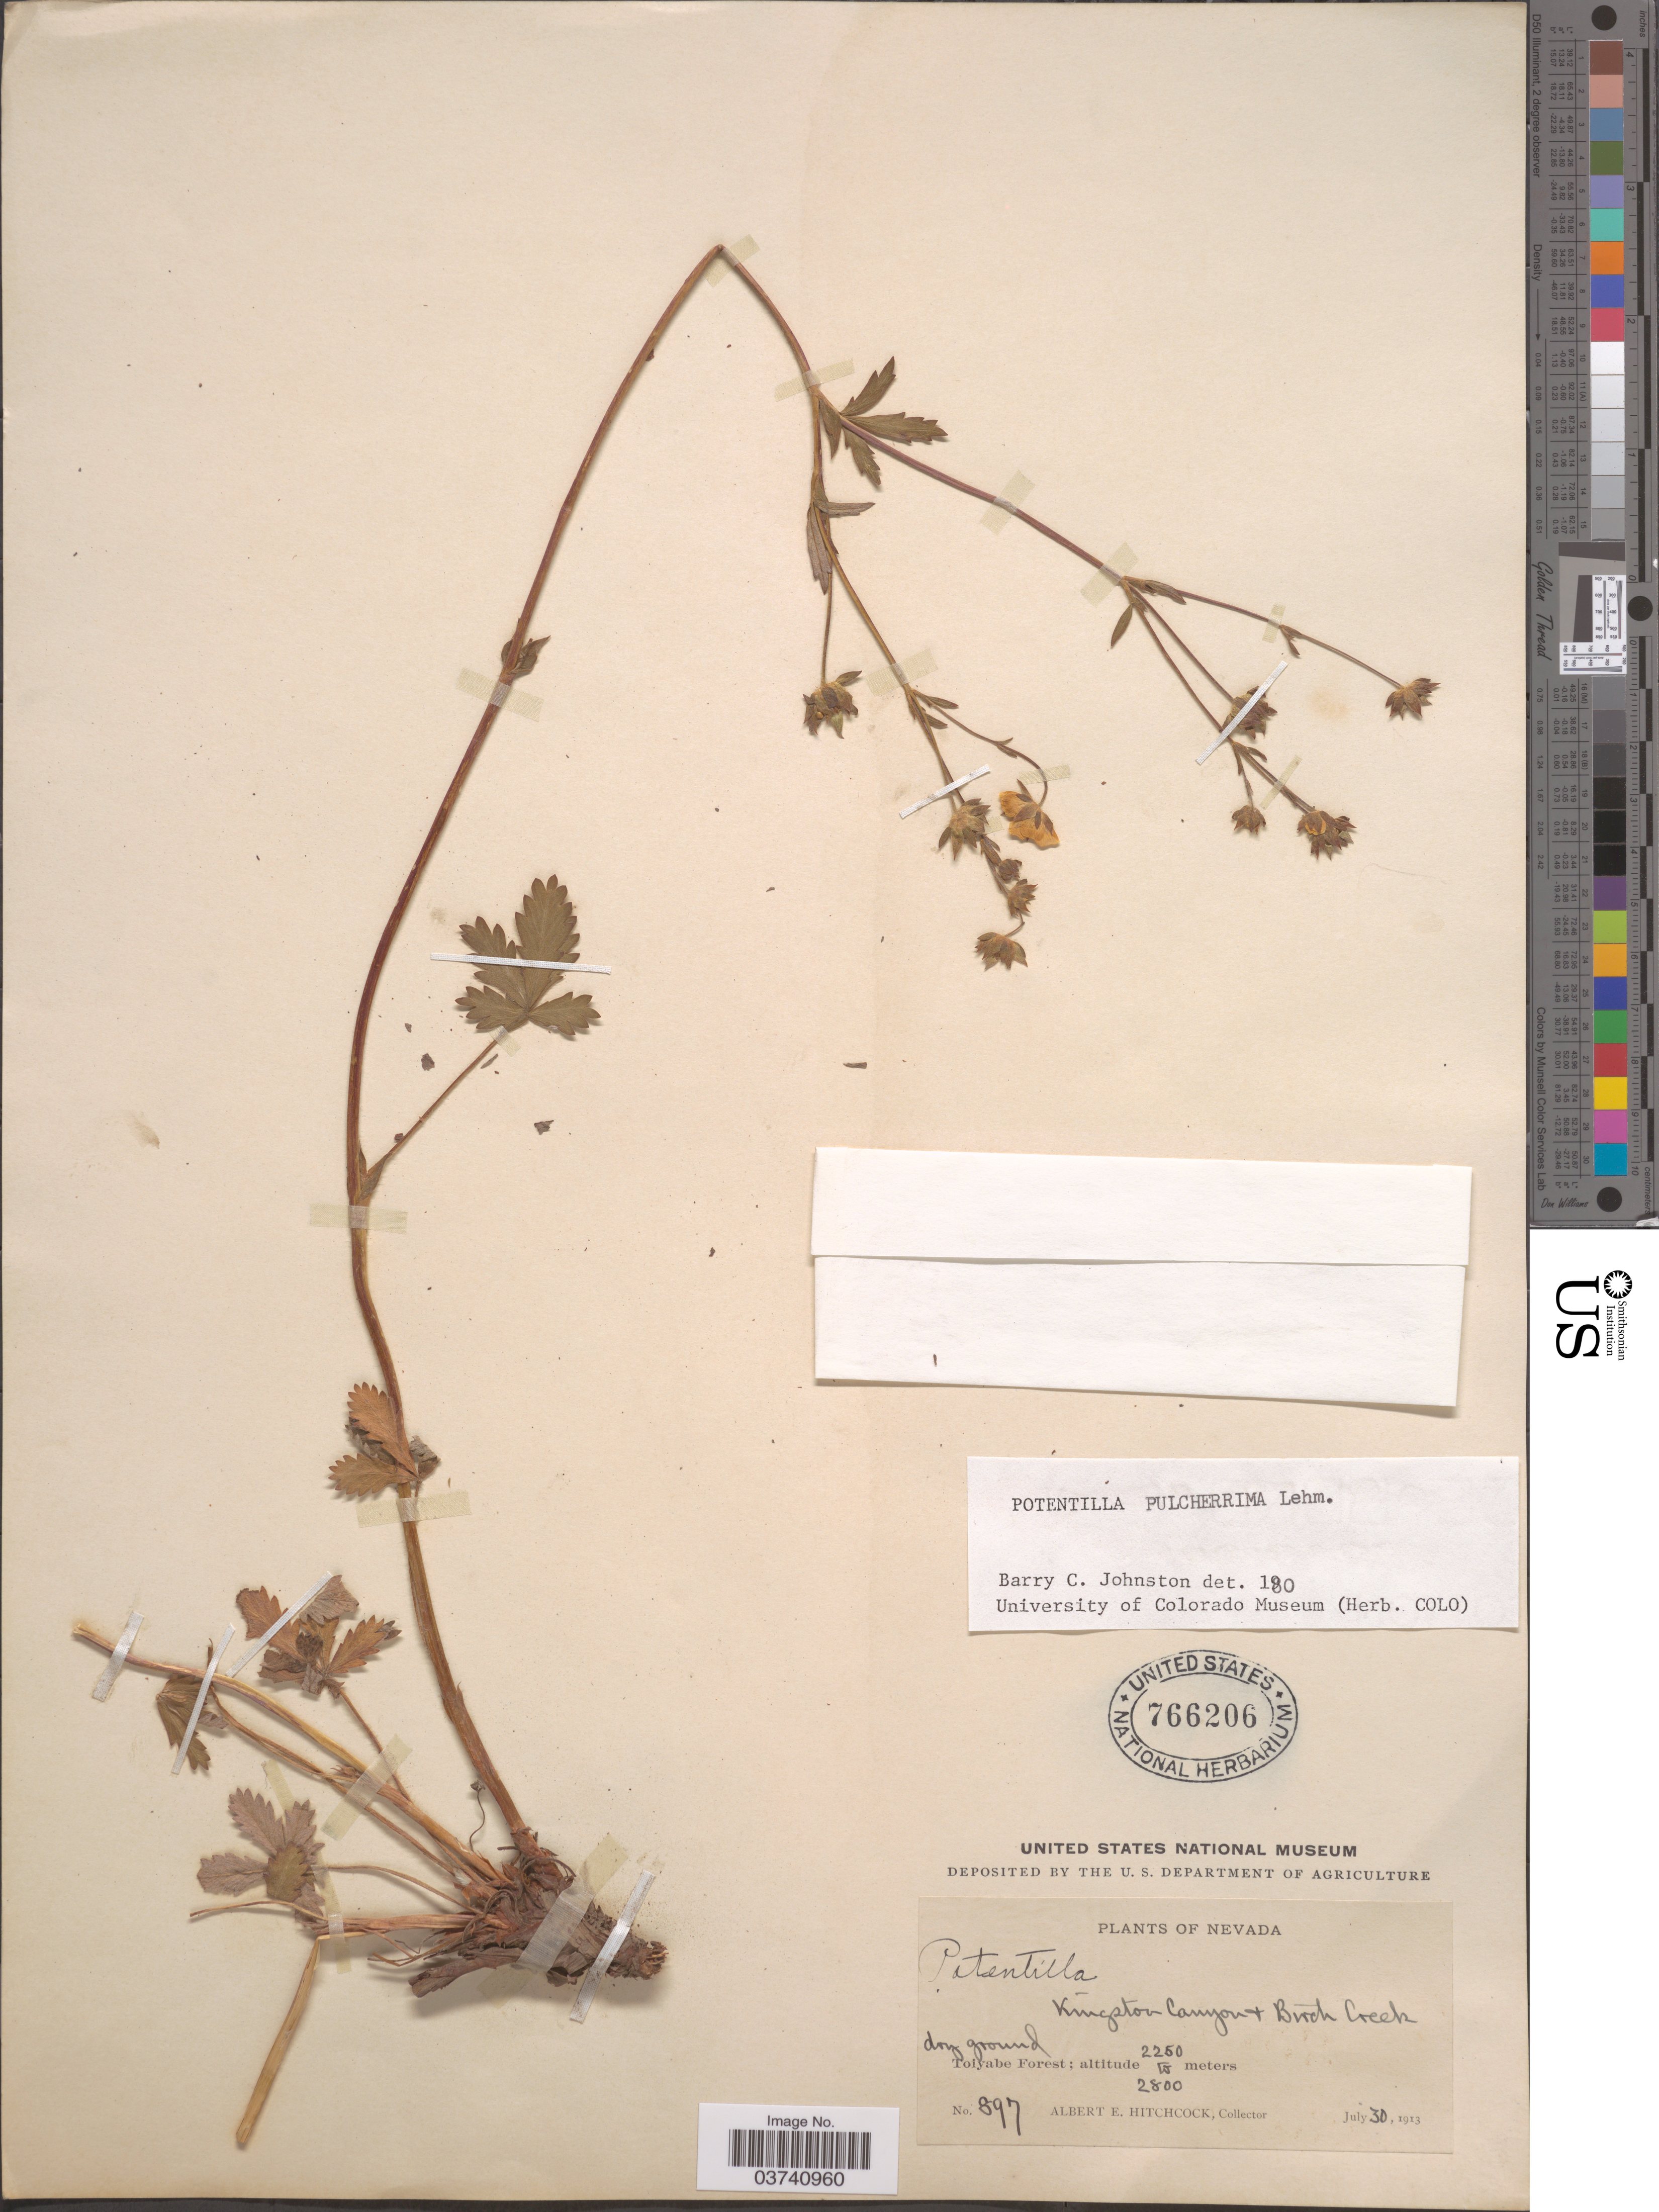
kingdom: Plantae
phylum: Tracheophyta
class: Magnoliopsida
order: Rosales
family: Rosaceae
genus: Potentilla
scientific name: Potentilla pulcherrima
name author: Lehm.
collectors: A. Hitchcock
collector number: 897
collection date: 1913-07-30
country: United States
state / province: Nevada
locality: Kingston Canyon & Birch Creek. Toiyabe Forest.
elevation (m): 2250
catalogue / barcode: US 766206